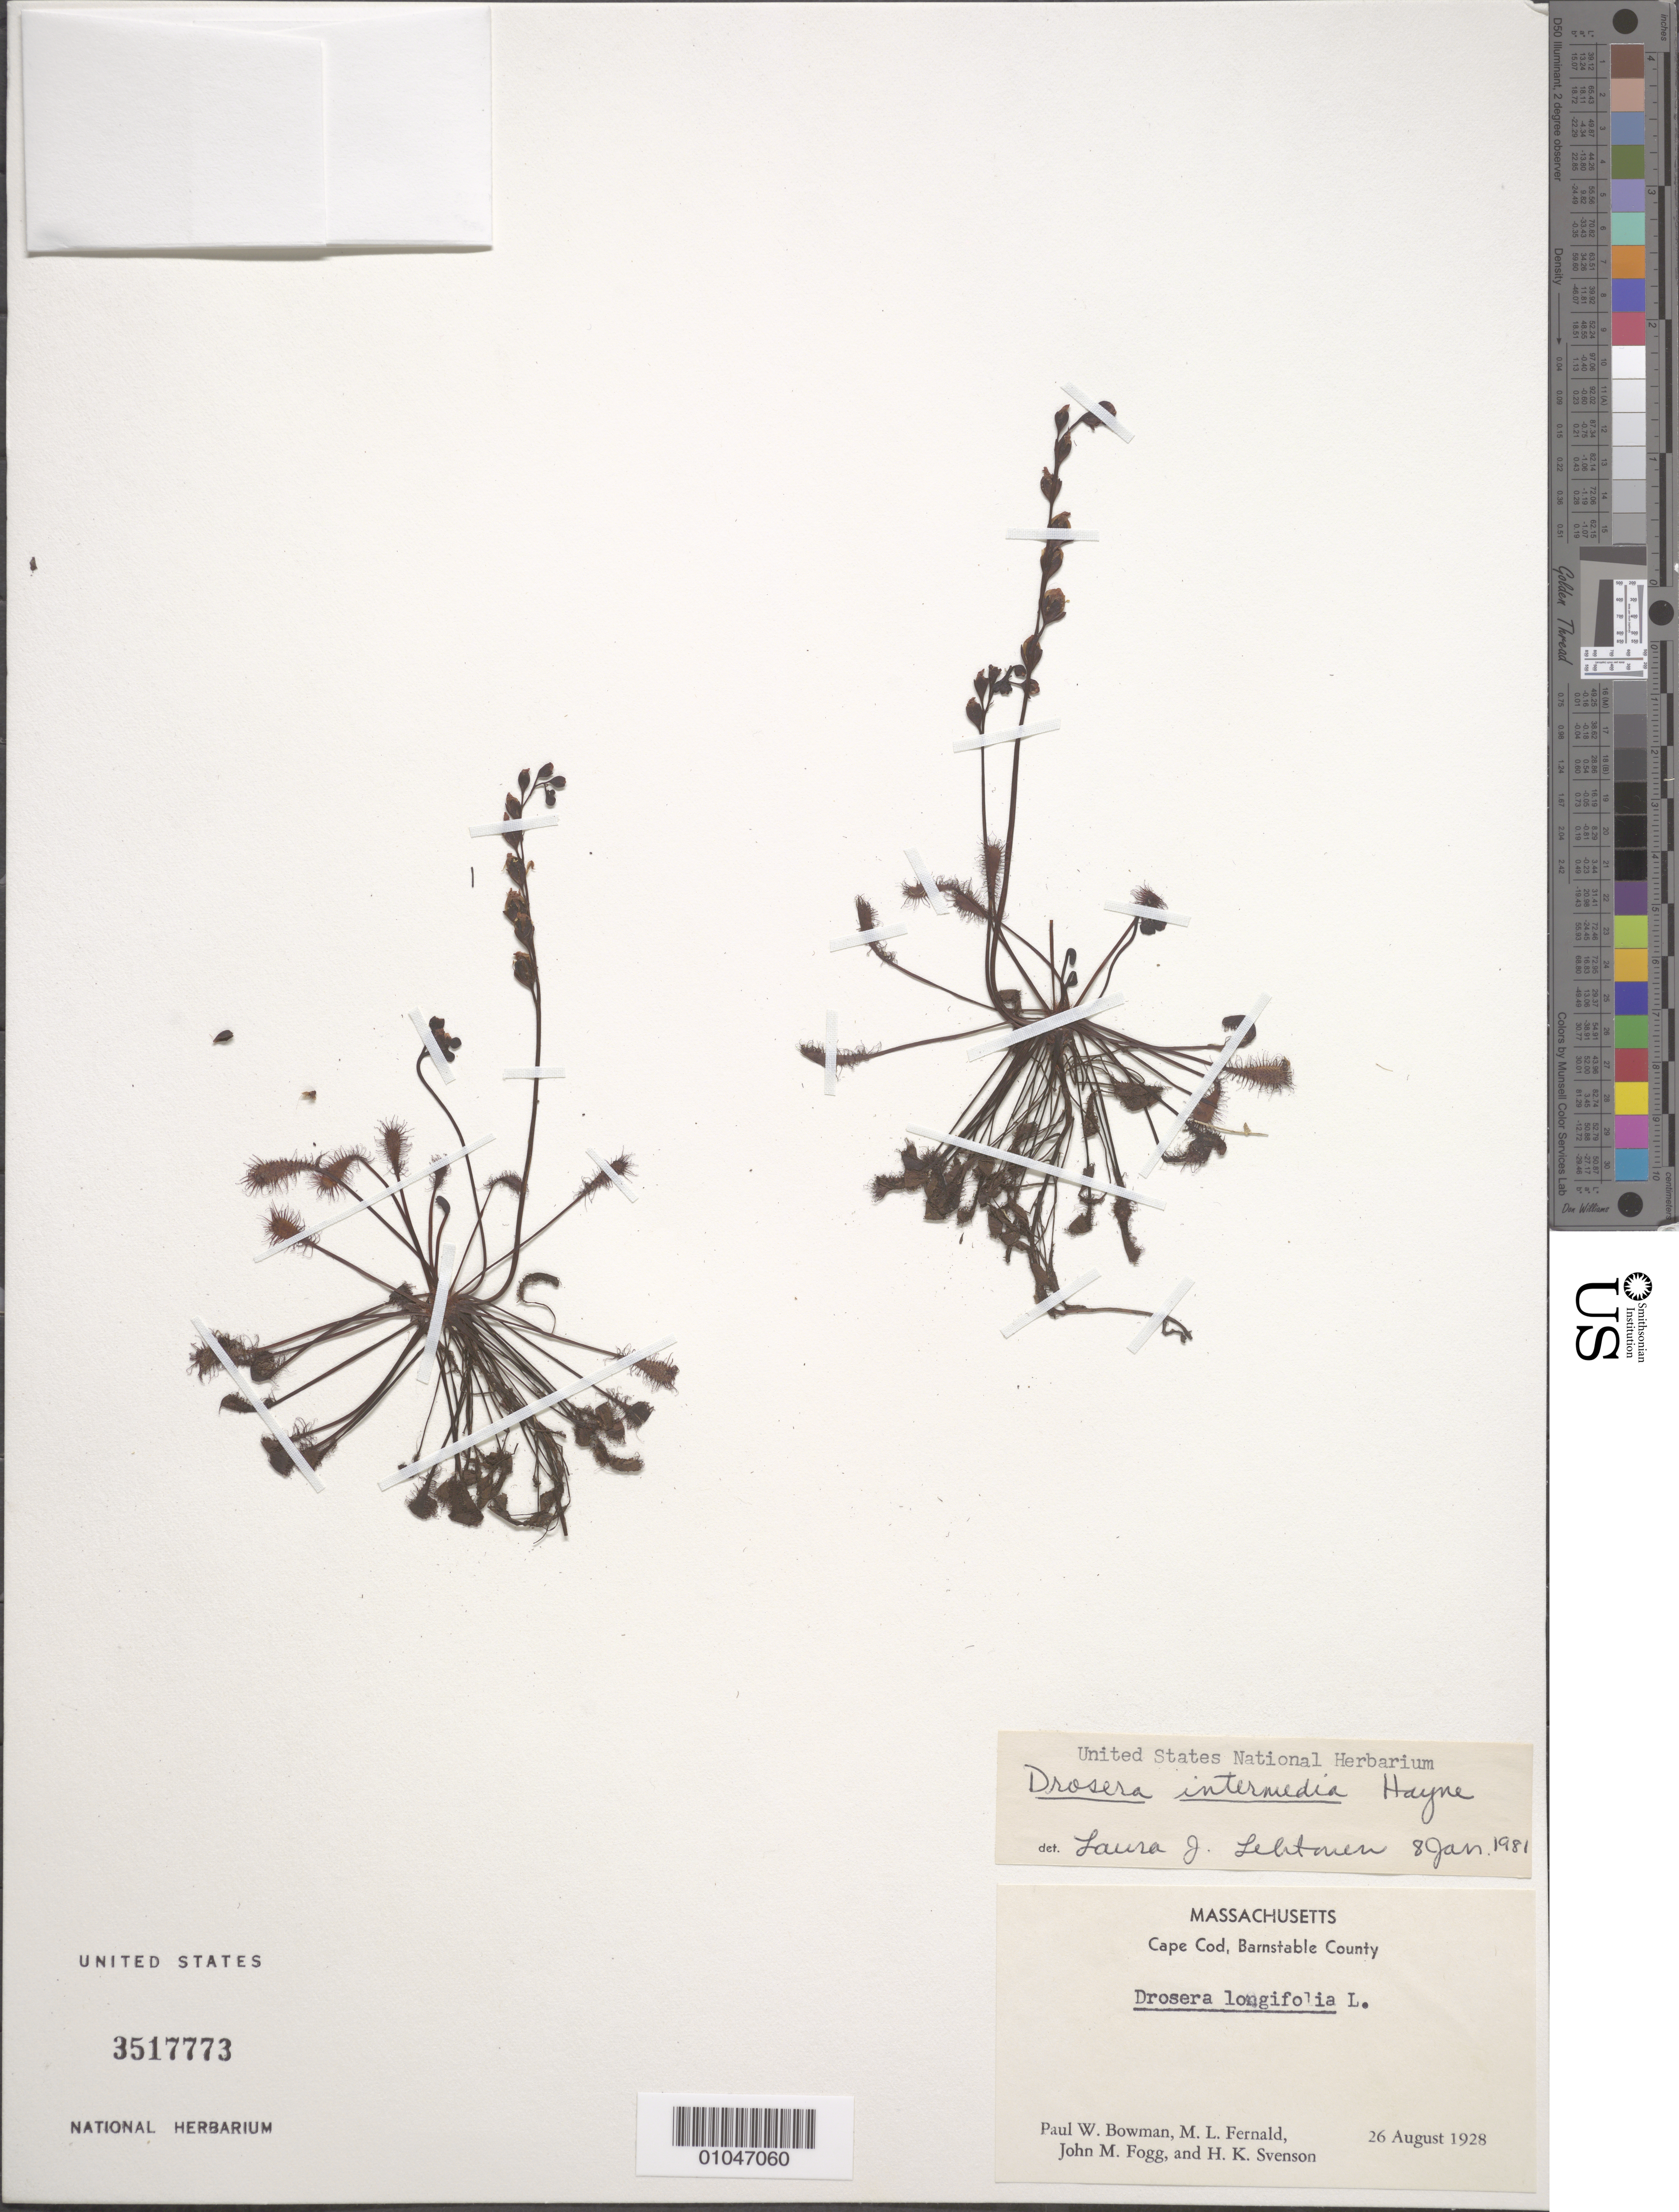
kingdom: Plantae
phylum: Tracheophyta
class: Magnoliopsida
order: Caryophyllales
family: Droseraceae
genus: Drosera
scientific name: Drosera intermedia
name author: Hayne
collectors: P. Bowman, M. L. Fernald, J. Fogg & H. Svenson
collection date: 1928-08-26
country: United States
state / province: Massachusetts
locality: Cape Cod, Barnstable County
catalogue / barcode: US 3517773